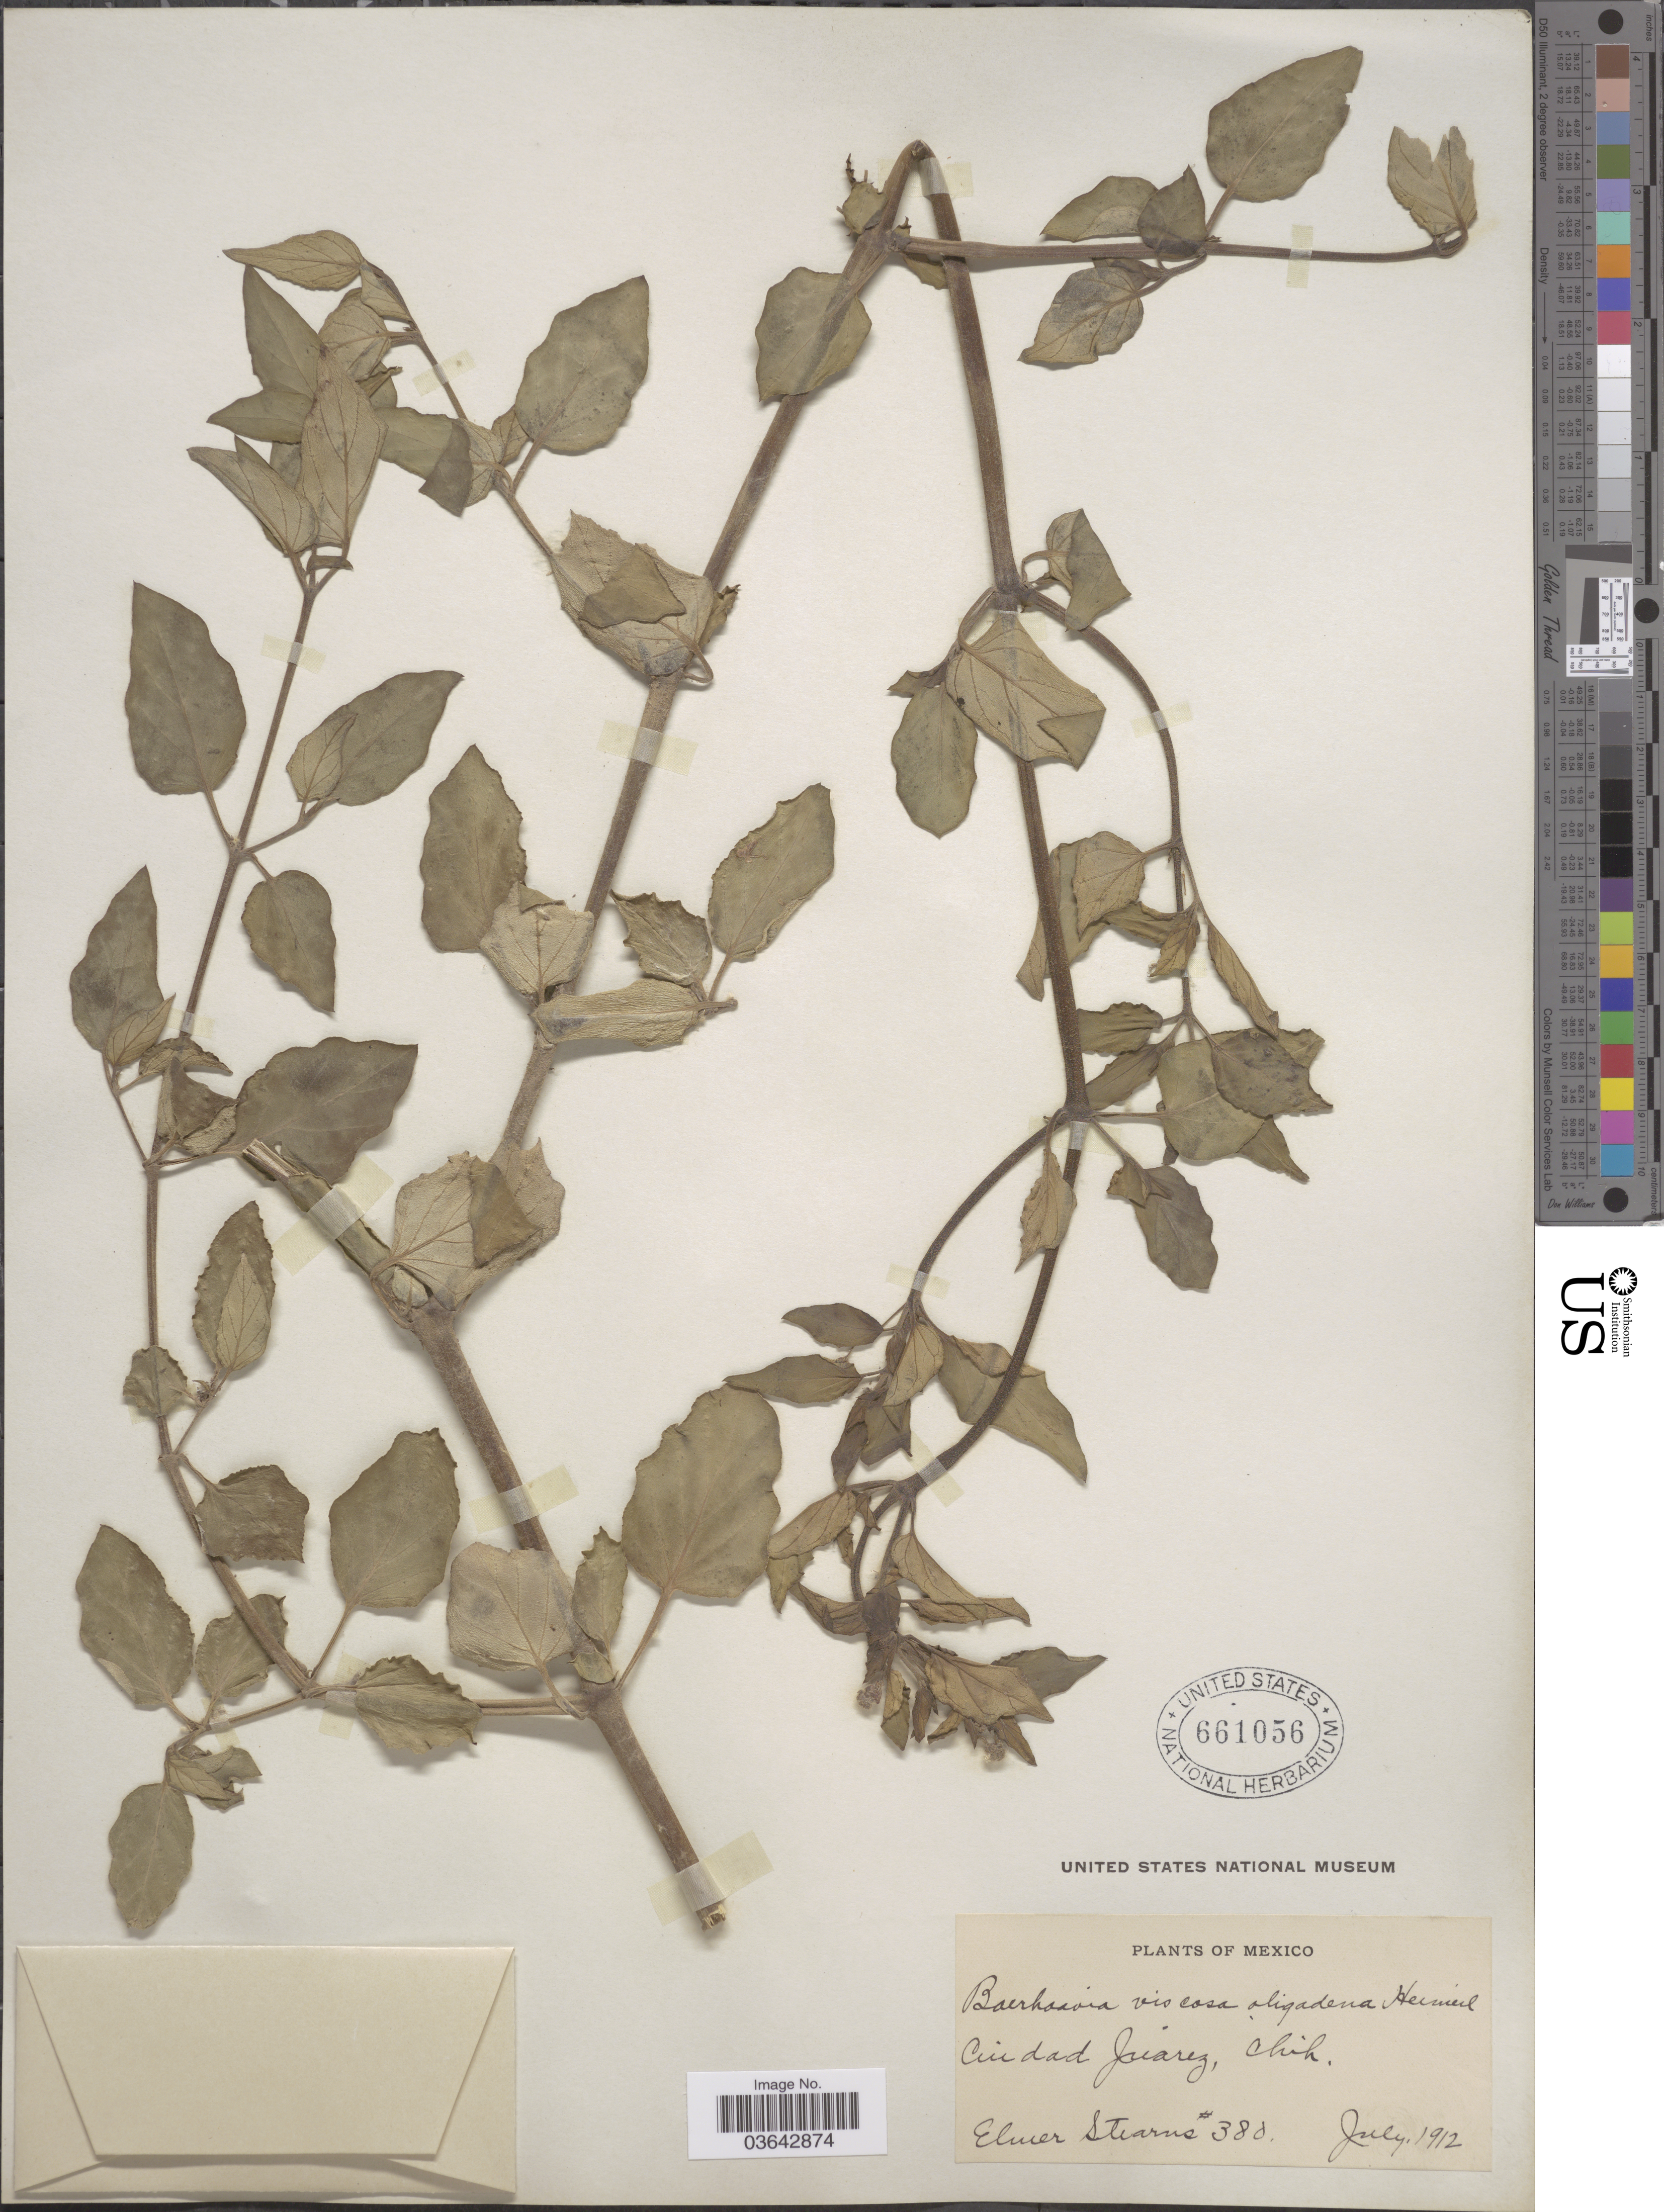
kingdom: Plantae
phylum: Tracheophyta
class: Magnoliopsida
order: Caryophyllales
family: Nyctaginaceae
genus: Boerhavia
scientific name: Boerhavia caribaea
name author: Jacq.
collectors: E. Stearns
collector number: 380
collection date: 1912-07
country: Mexico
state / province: Chihuahua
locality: Ciudad Juárez.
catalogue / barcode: US 661056